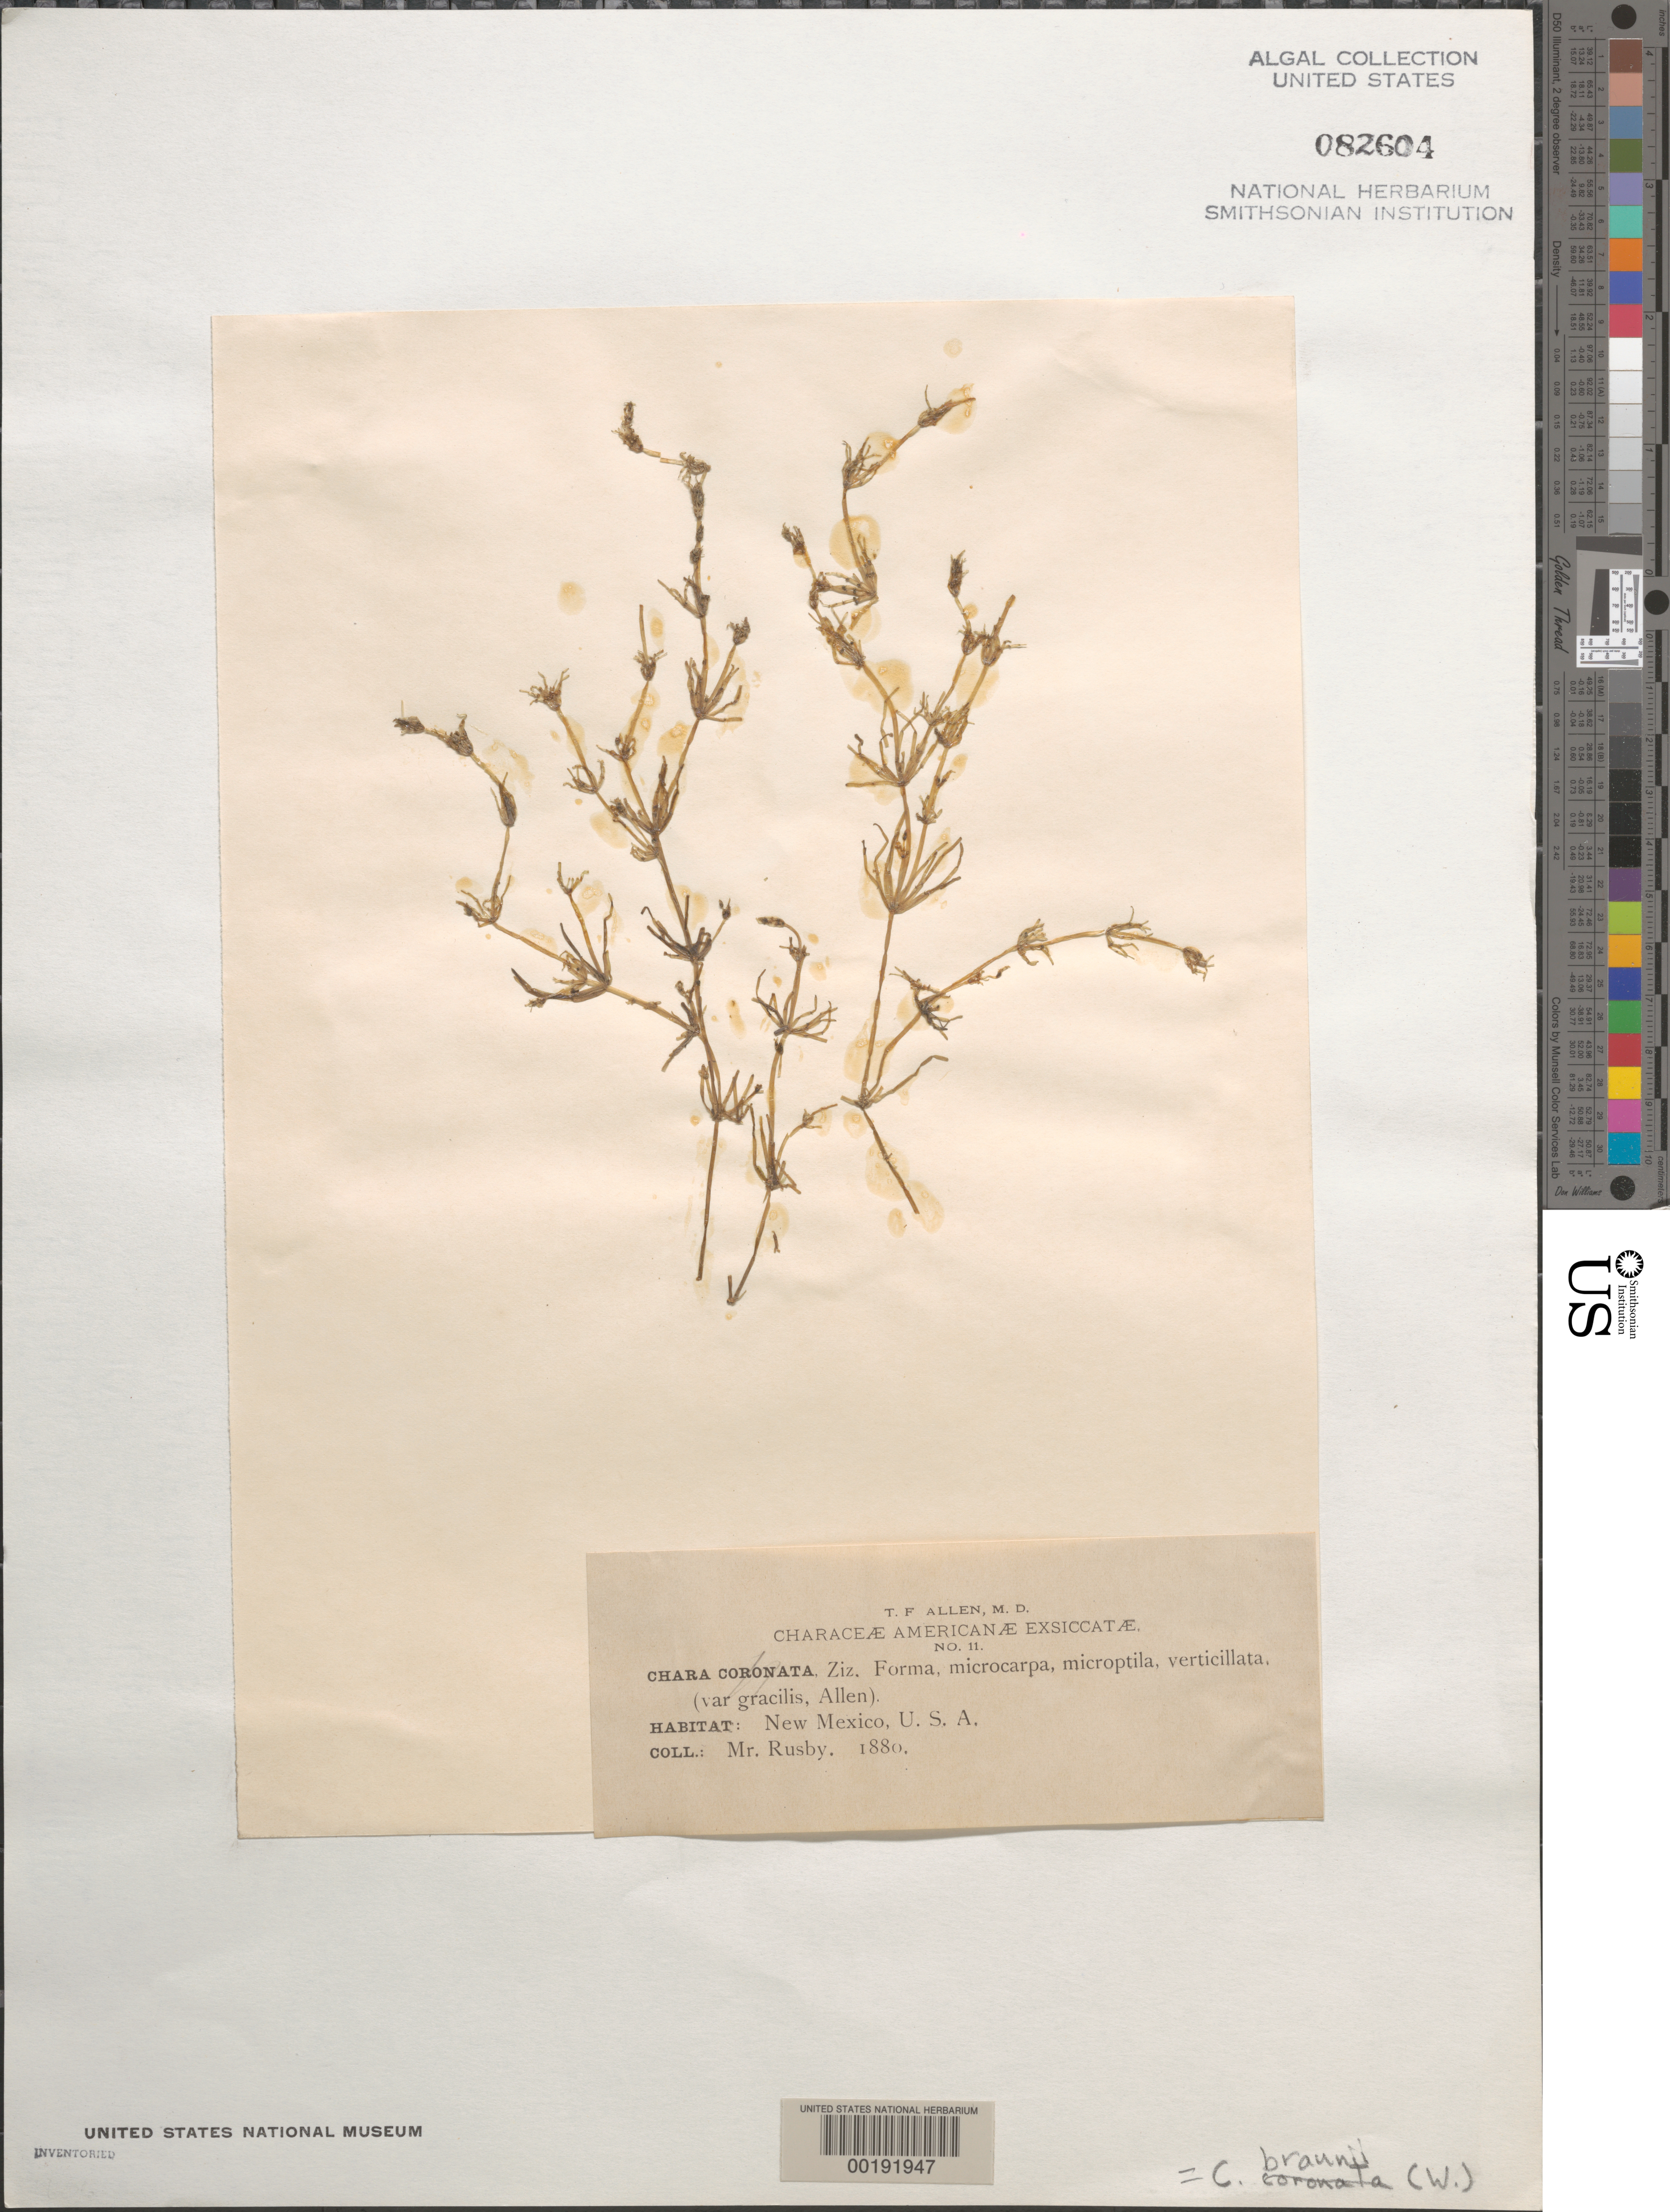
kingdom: Plantae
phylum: Charophyta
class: Charophyceae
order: Charales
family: Characeae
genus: Chara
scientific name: Chara braunii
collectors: H. H. Rusby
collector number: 11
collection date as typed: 1880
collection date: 1880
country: United States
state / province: New Mexico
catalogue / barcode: US 82604